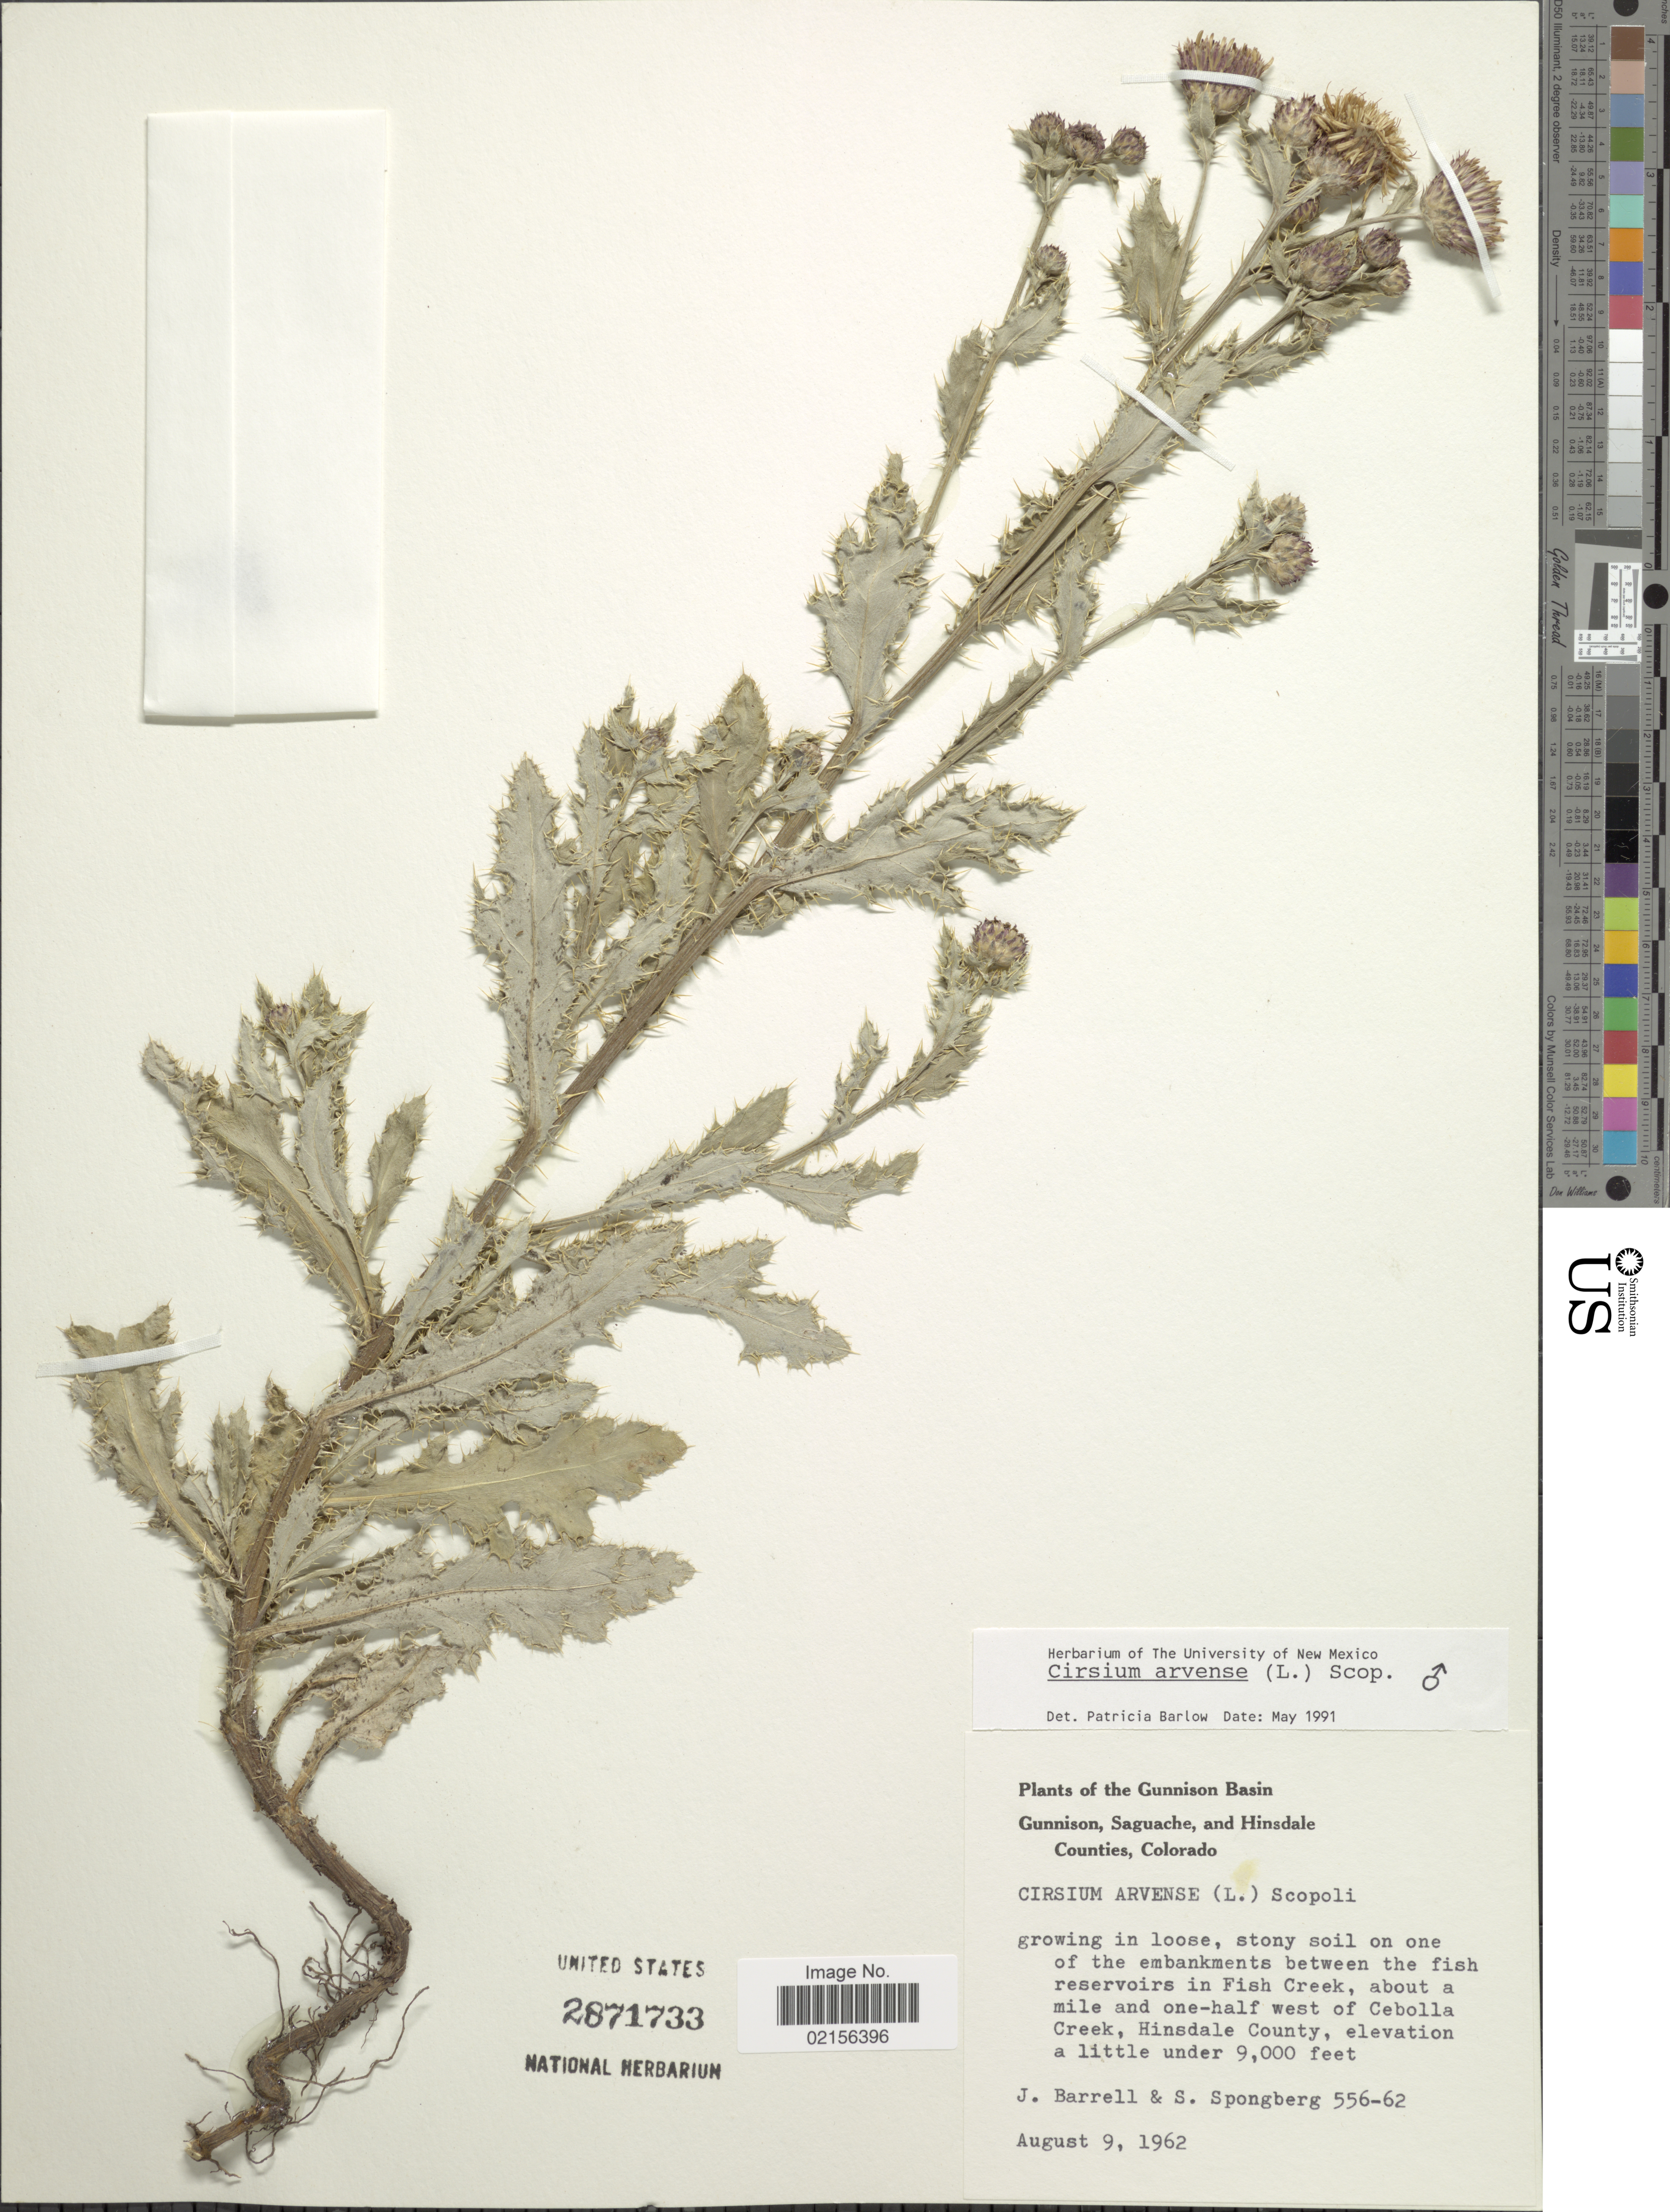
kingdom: Plantae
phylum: Tracheophyta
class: Magnoliopsida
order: Asterales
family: Asteraceae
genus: Cirsium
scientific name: Cirsium arvense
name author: (L.) Scop.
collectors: J. Barrell & S. A.Spongberg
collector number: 556-62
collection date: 1962-08-09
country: United States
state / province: Colorado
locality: The Gunnison Basin Gunnison, Saguache, and Hinsdale Counties, growing in loose, stony soil on one of the embankments between the fish reservoirs in Fish Creek, about a mile and one-half west of Cebolla creek, Hinsdale County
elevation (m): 2743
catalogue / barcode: US 2871733